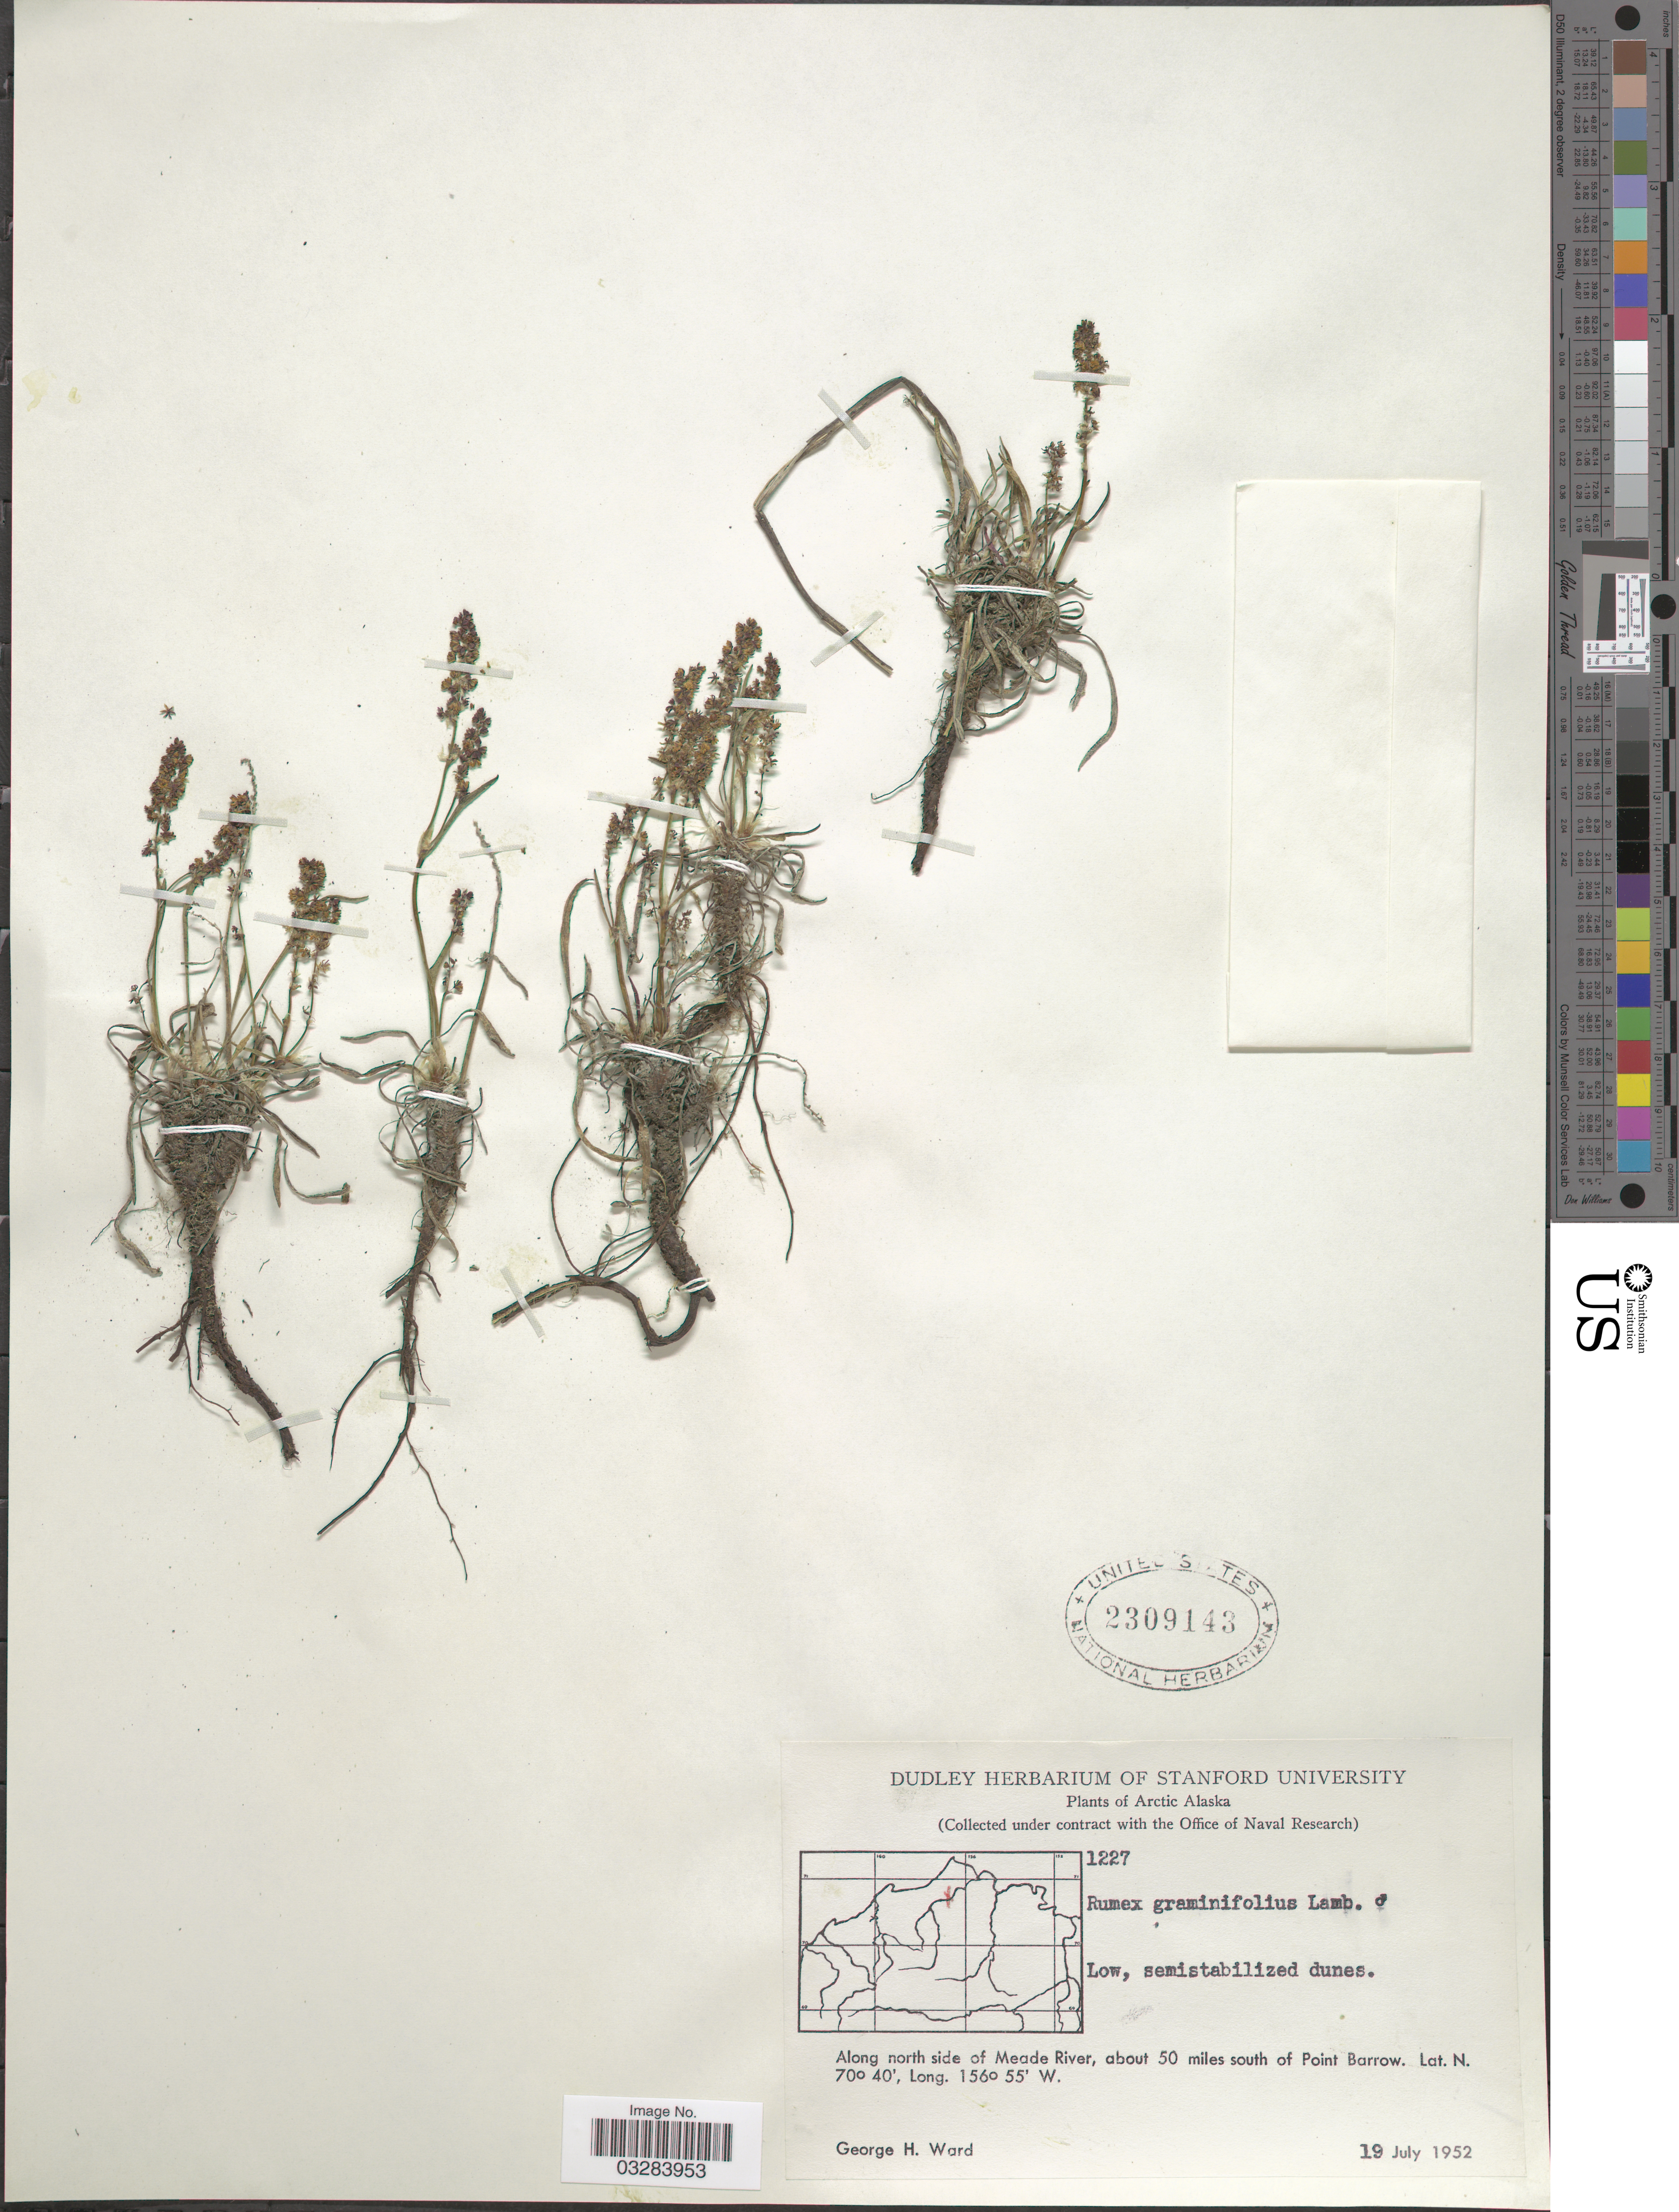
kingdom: Plantae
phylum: Tracheophyta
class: Magnoliopsida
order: Caryophyllales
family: Polygonaceae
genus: Rumex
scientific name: Rumex graminifolius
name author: Rudolph ex Lamb.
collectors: G. H. Ward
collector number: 1227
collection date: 1952-07-19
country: United States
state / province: Alaska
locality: Arctic Alaska. Along north side of Meade River, about 50 miles south of Point Barrow.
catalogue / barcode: US 2309143